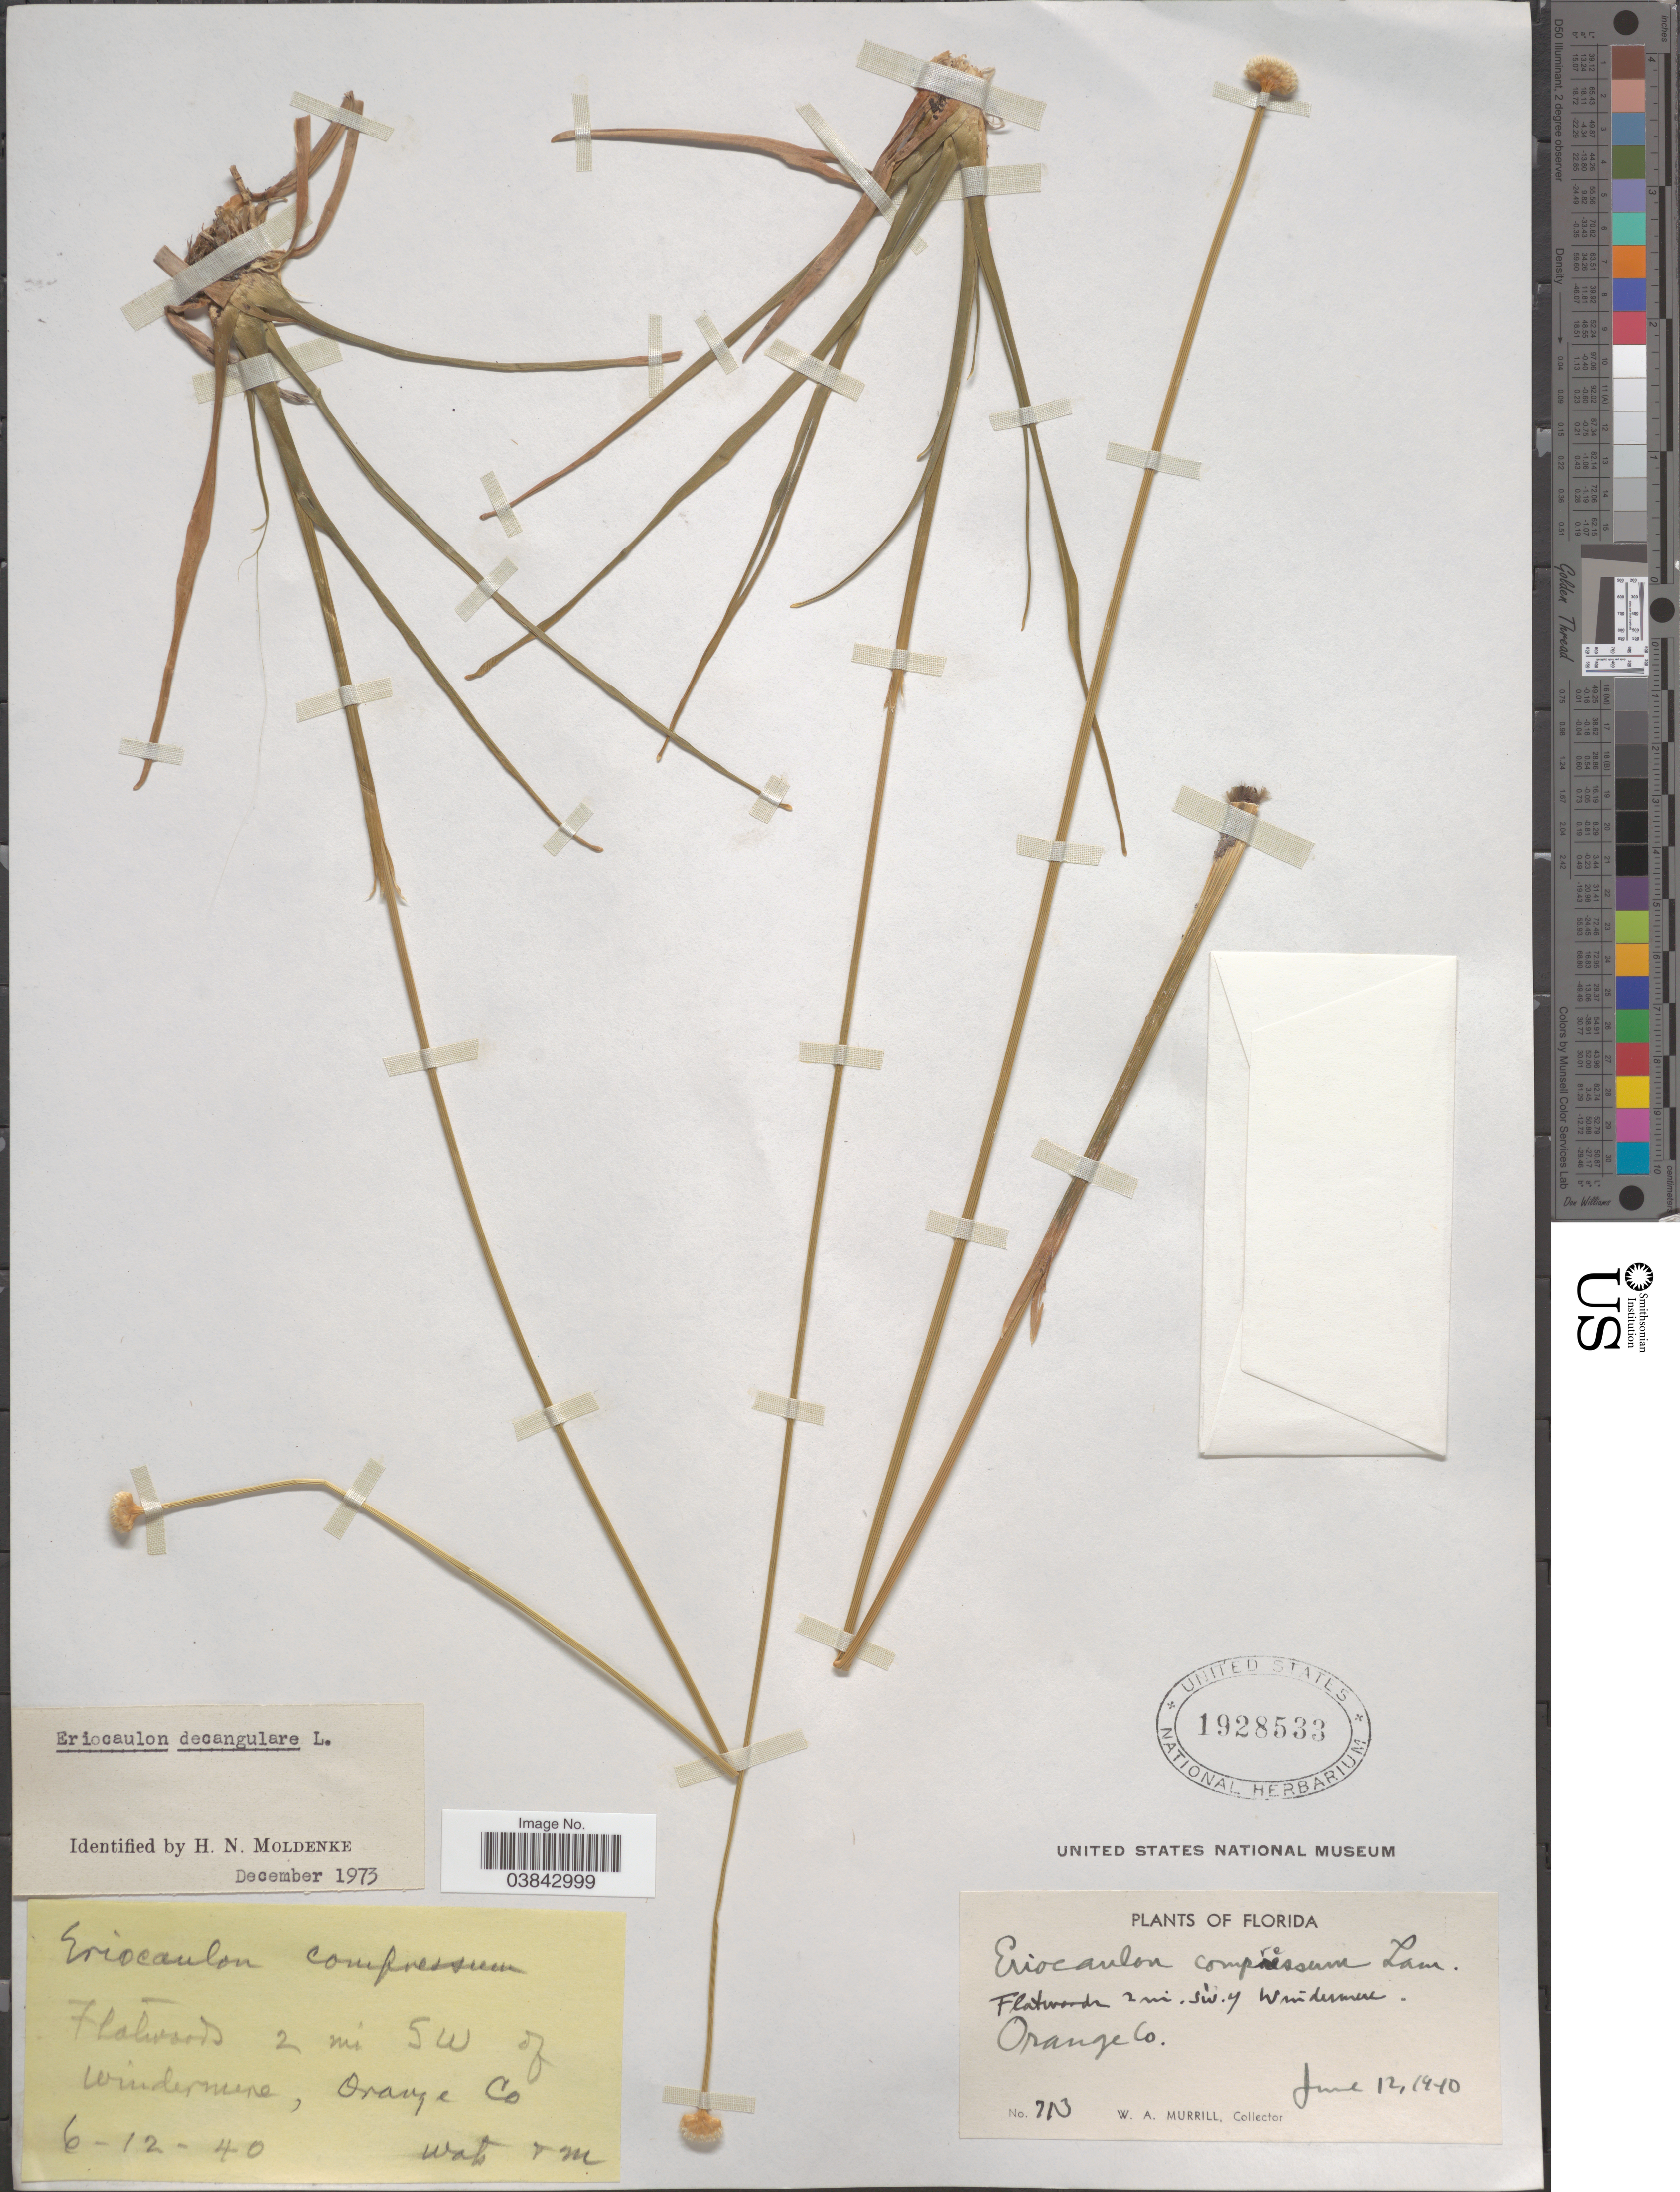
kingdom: Plantae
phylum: Tracheophyta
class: Liliopsida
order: Poales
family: Eriocaulaceae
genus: Eriocaulon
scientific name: Eriocaulon decangulare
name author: L.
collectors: W. A. Murrill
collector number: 713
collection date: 1940-06-12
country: United States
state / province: Florida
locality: Flatwoods 2 mi. SW of Windermere, Orange Co.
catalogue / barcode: US 1928533